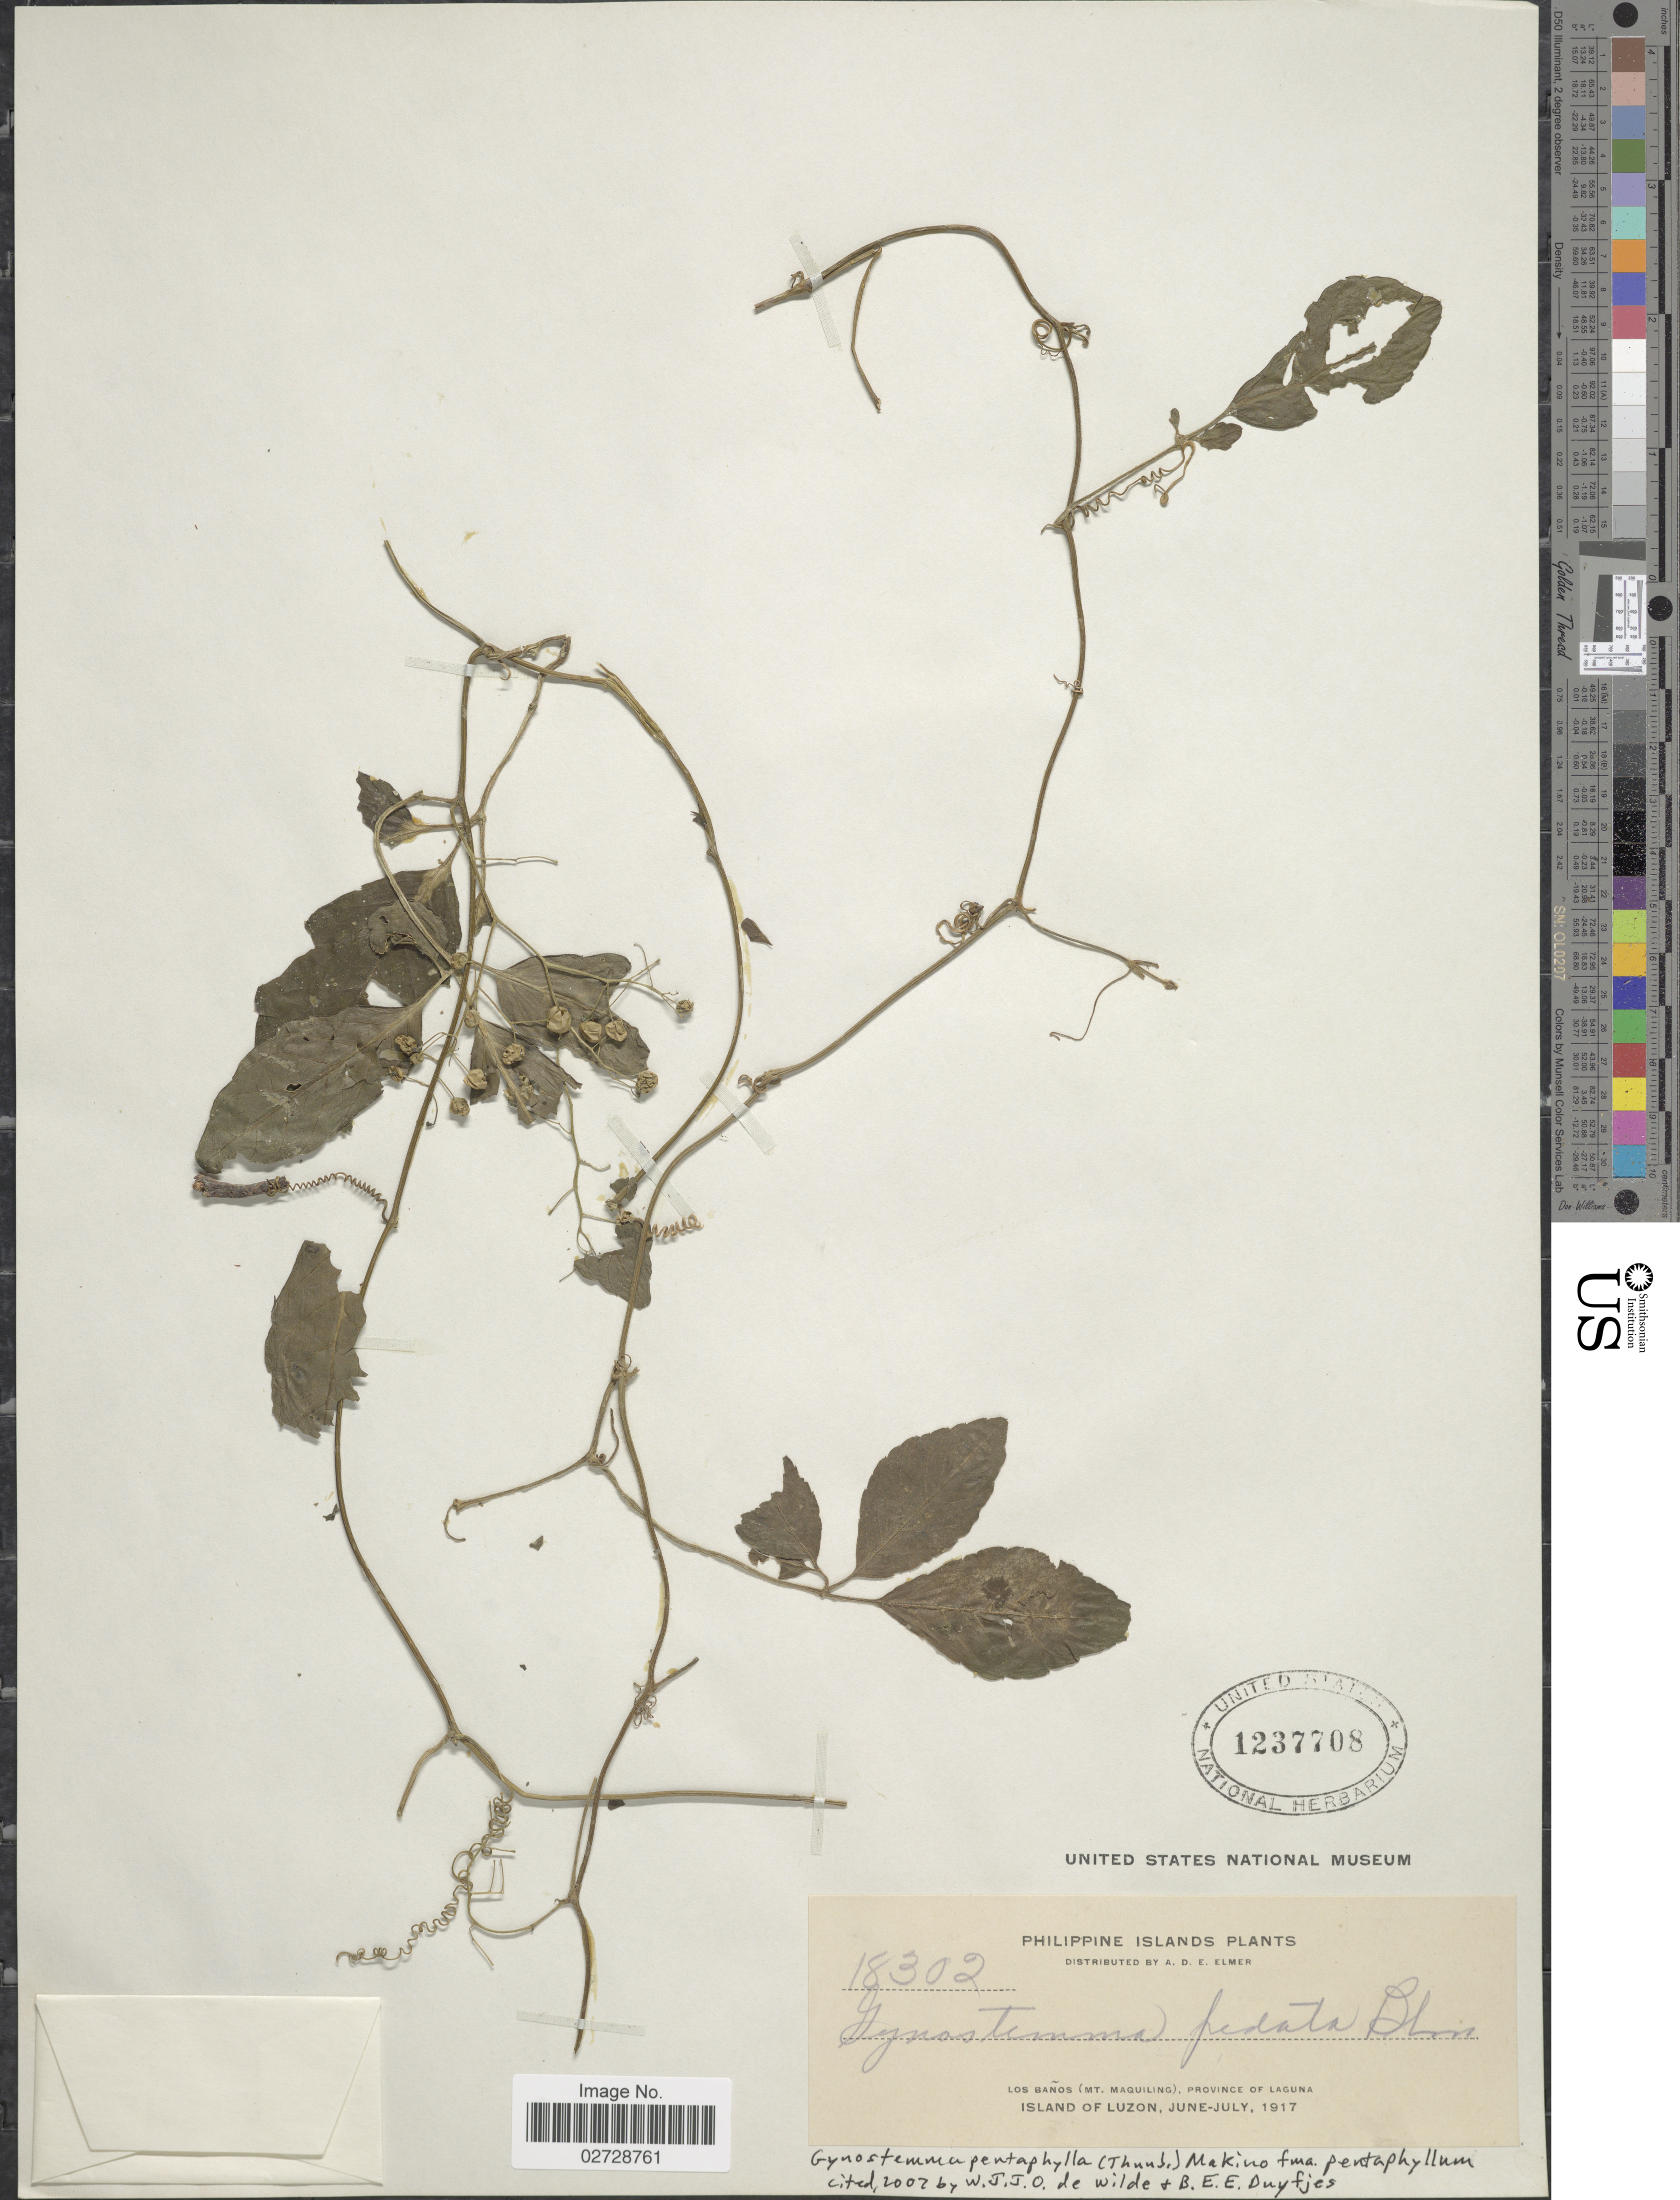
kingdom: Plantae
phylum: Tracheophyta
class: Magnoliopsida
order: Cucurbitales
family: Cucurbitaceae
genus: Gynostemma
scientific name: Gynostemma pentaphyllum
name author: (Thunb.) Makino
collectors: A. D. E. Elmer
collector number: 18302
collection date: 1917-06/1917-07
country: Philippines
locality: Philippine Islands. Los Baños (Mt. Maquiling), Province of Laguna. Island of Luzon.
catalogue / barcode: US 1237708